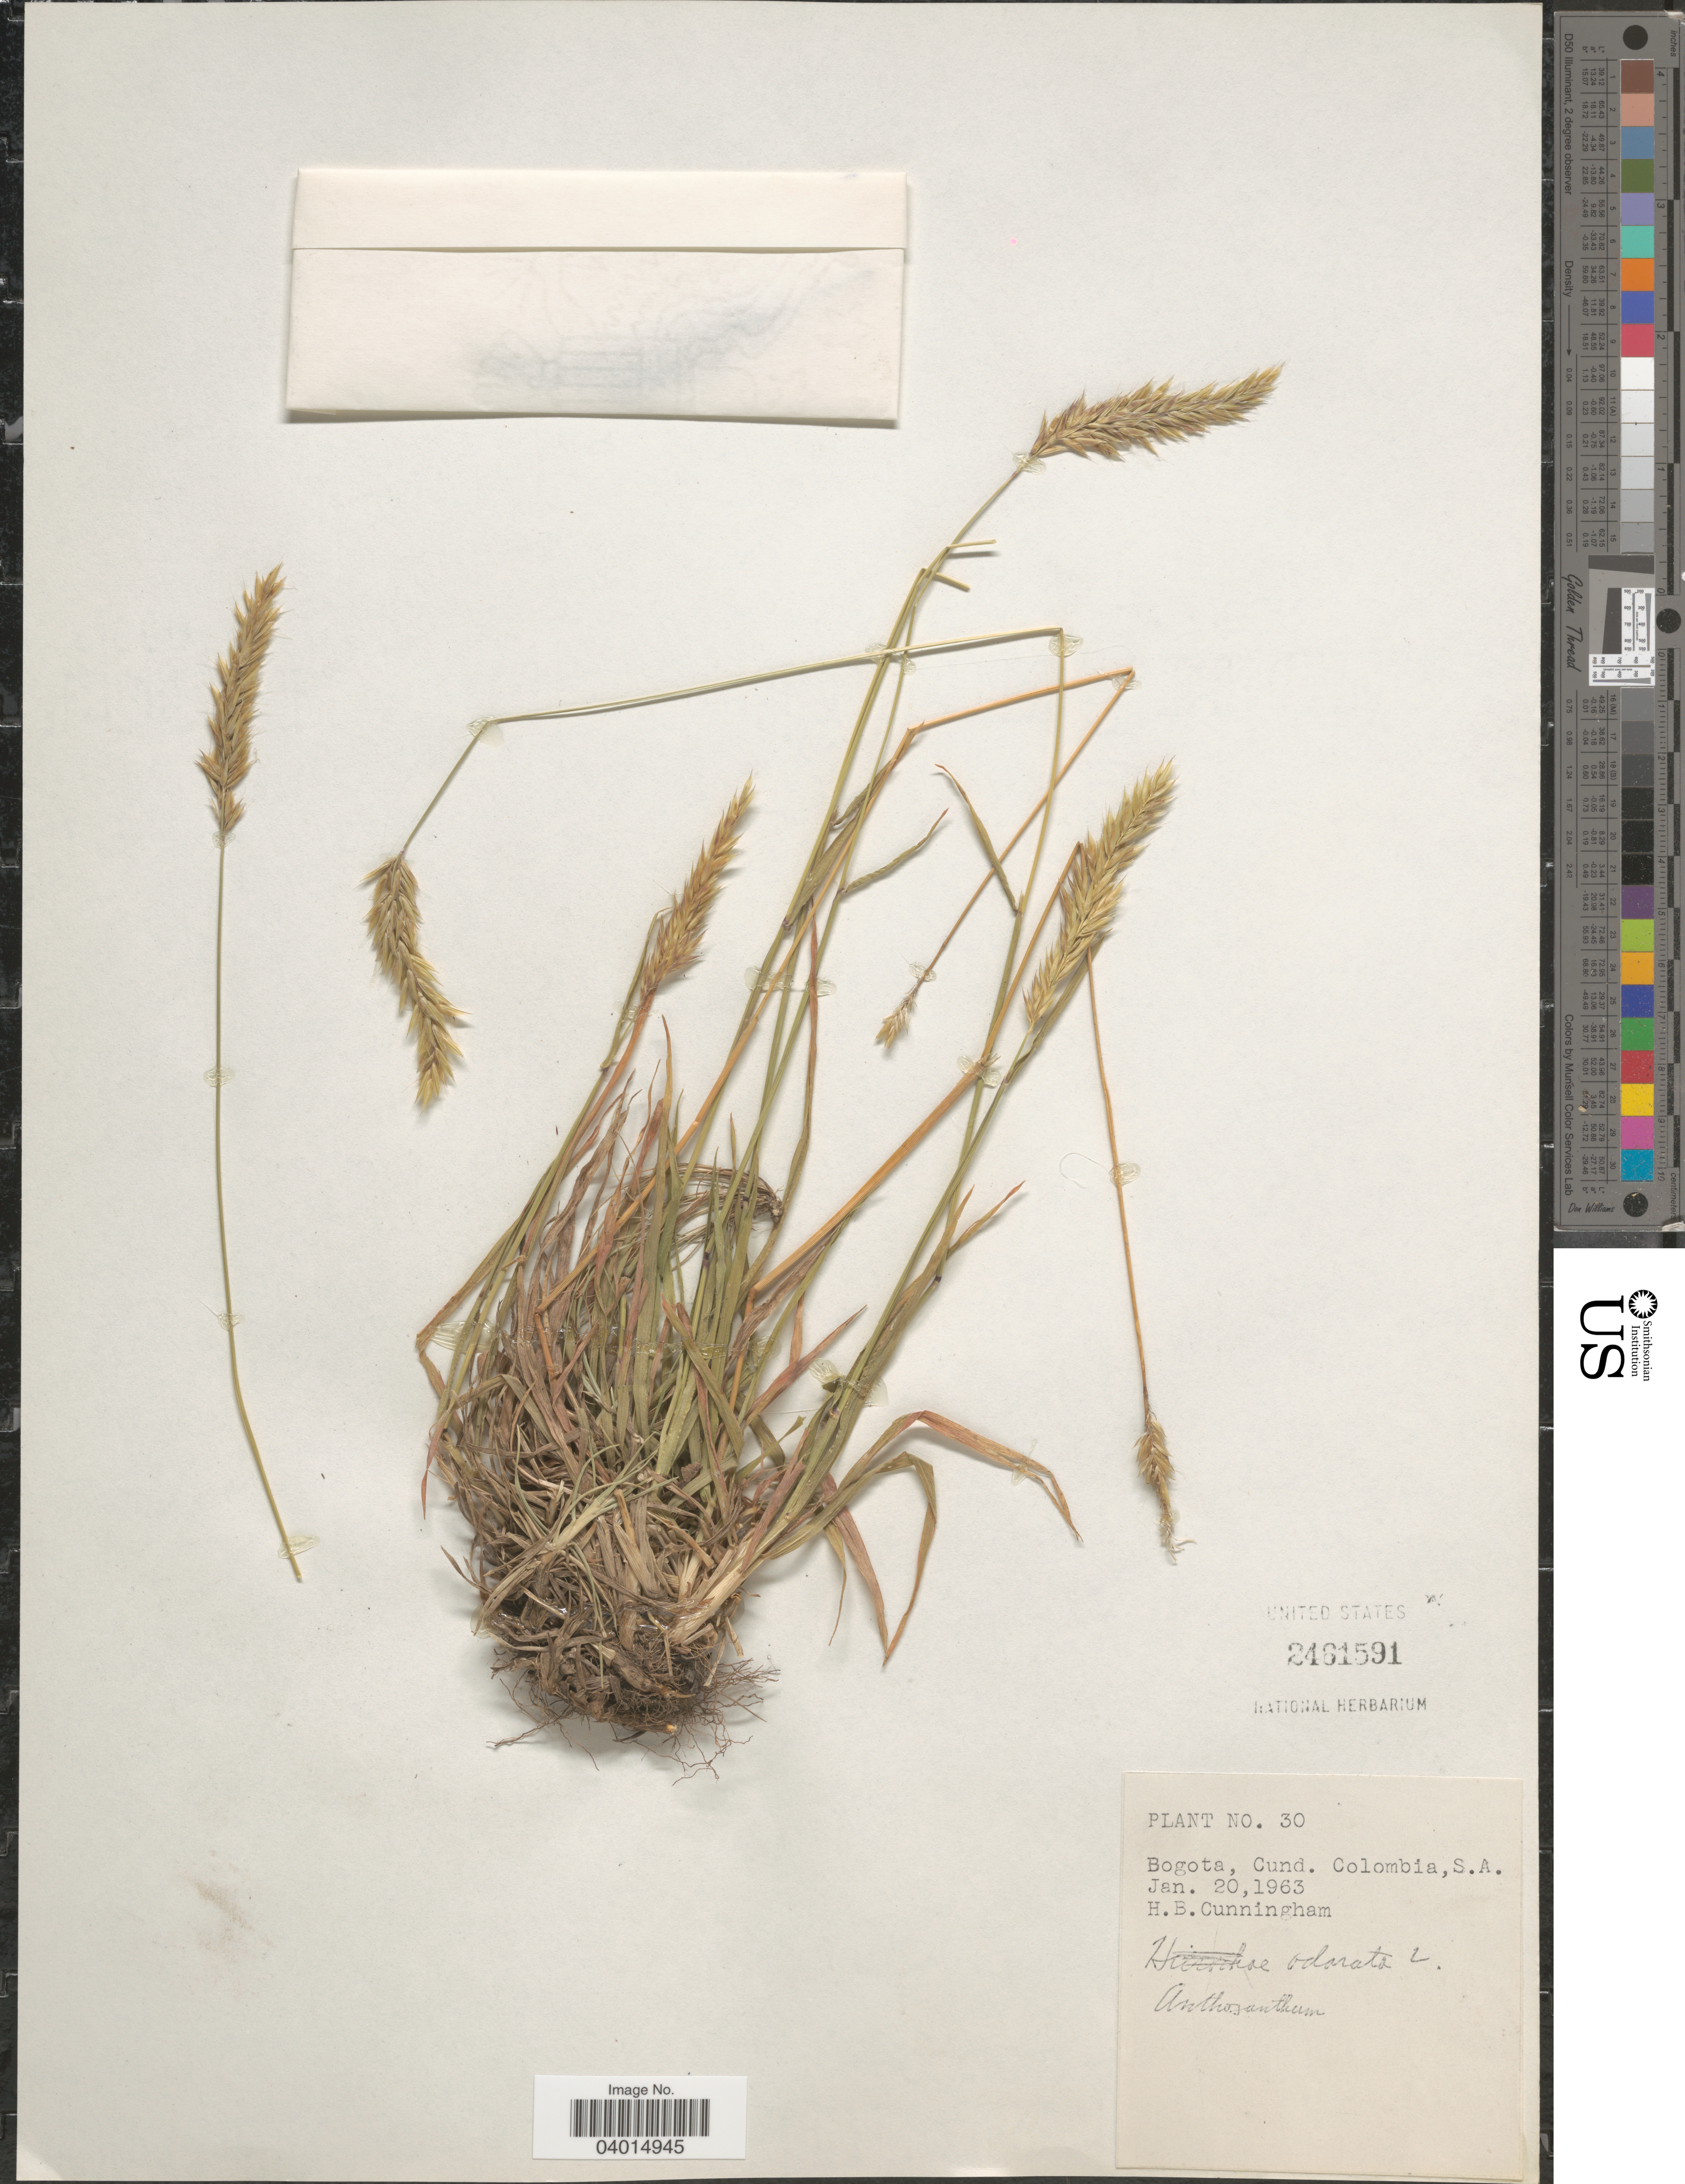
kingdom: Plantae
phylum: Tracheophyta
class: Liliopsida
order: Poales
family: Poaceae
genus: Anthoxanthum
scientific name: Anthoxanthum odoratum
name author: L.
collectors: H. Cunningham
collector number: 30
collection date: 1963-01-20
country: Colombia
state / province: Cundinamarca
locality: Bogota.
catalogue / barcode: US 2461591